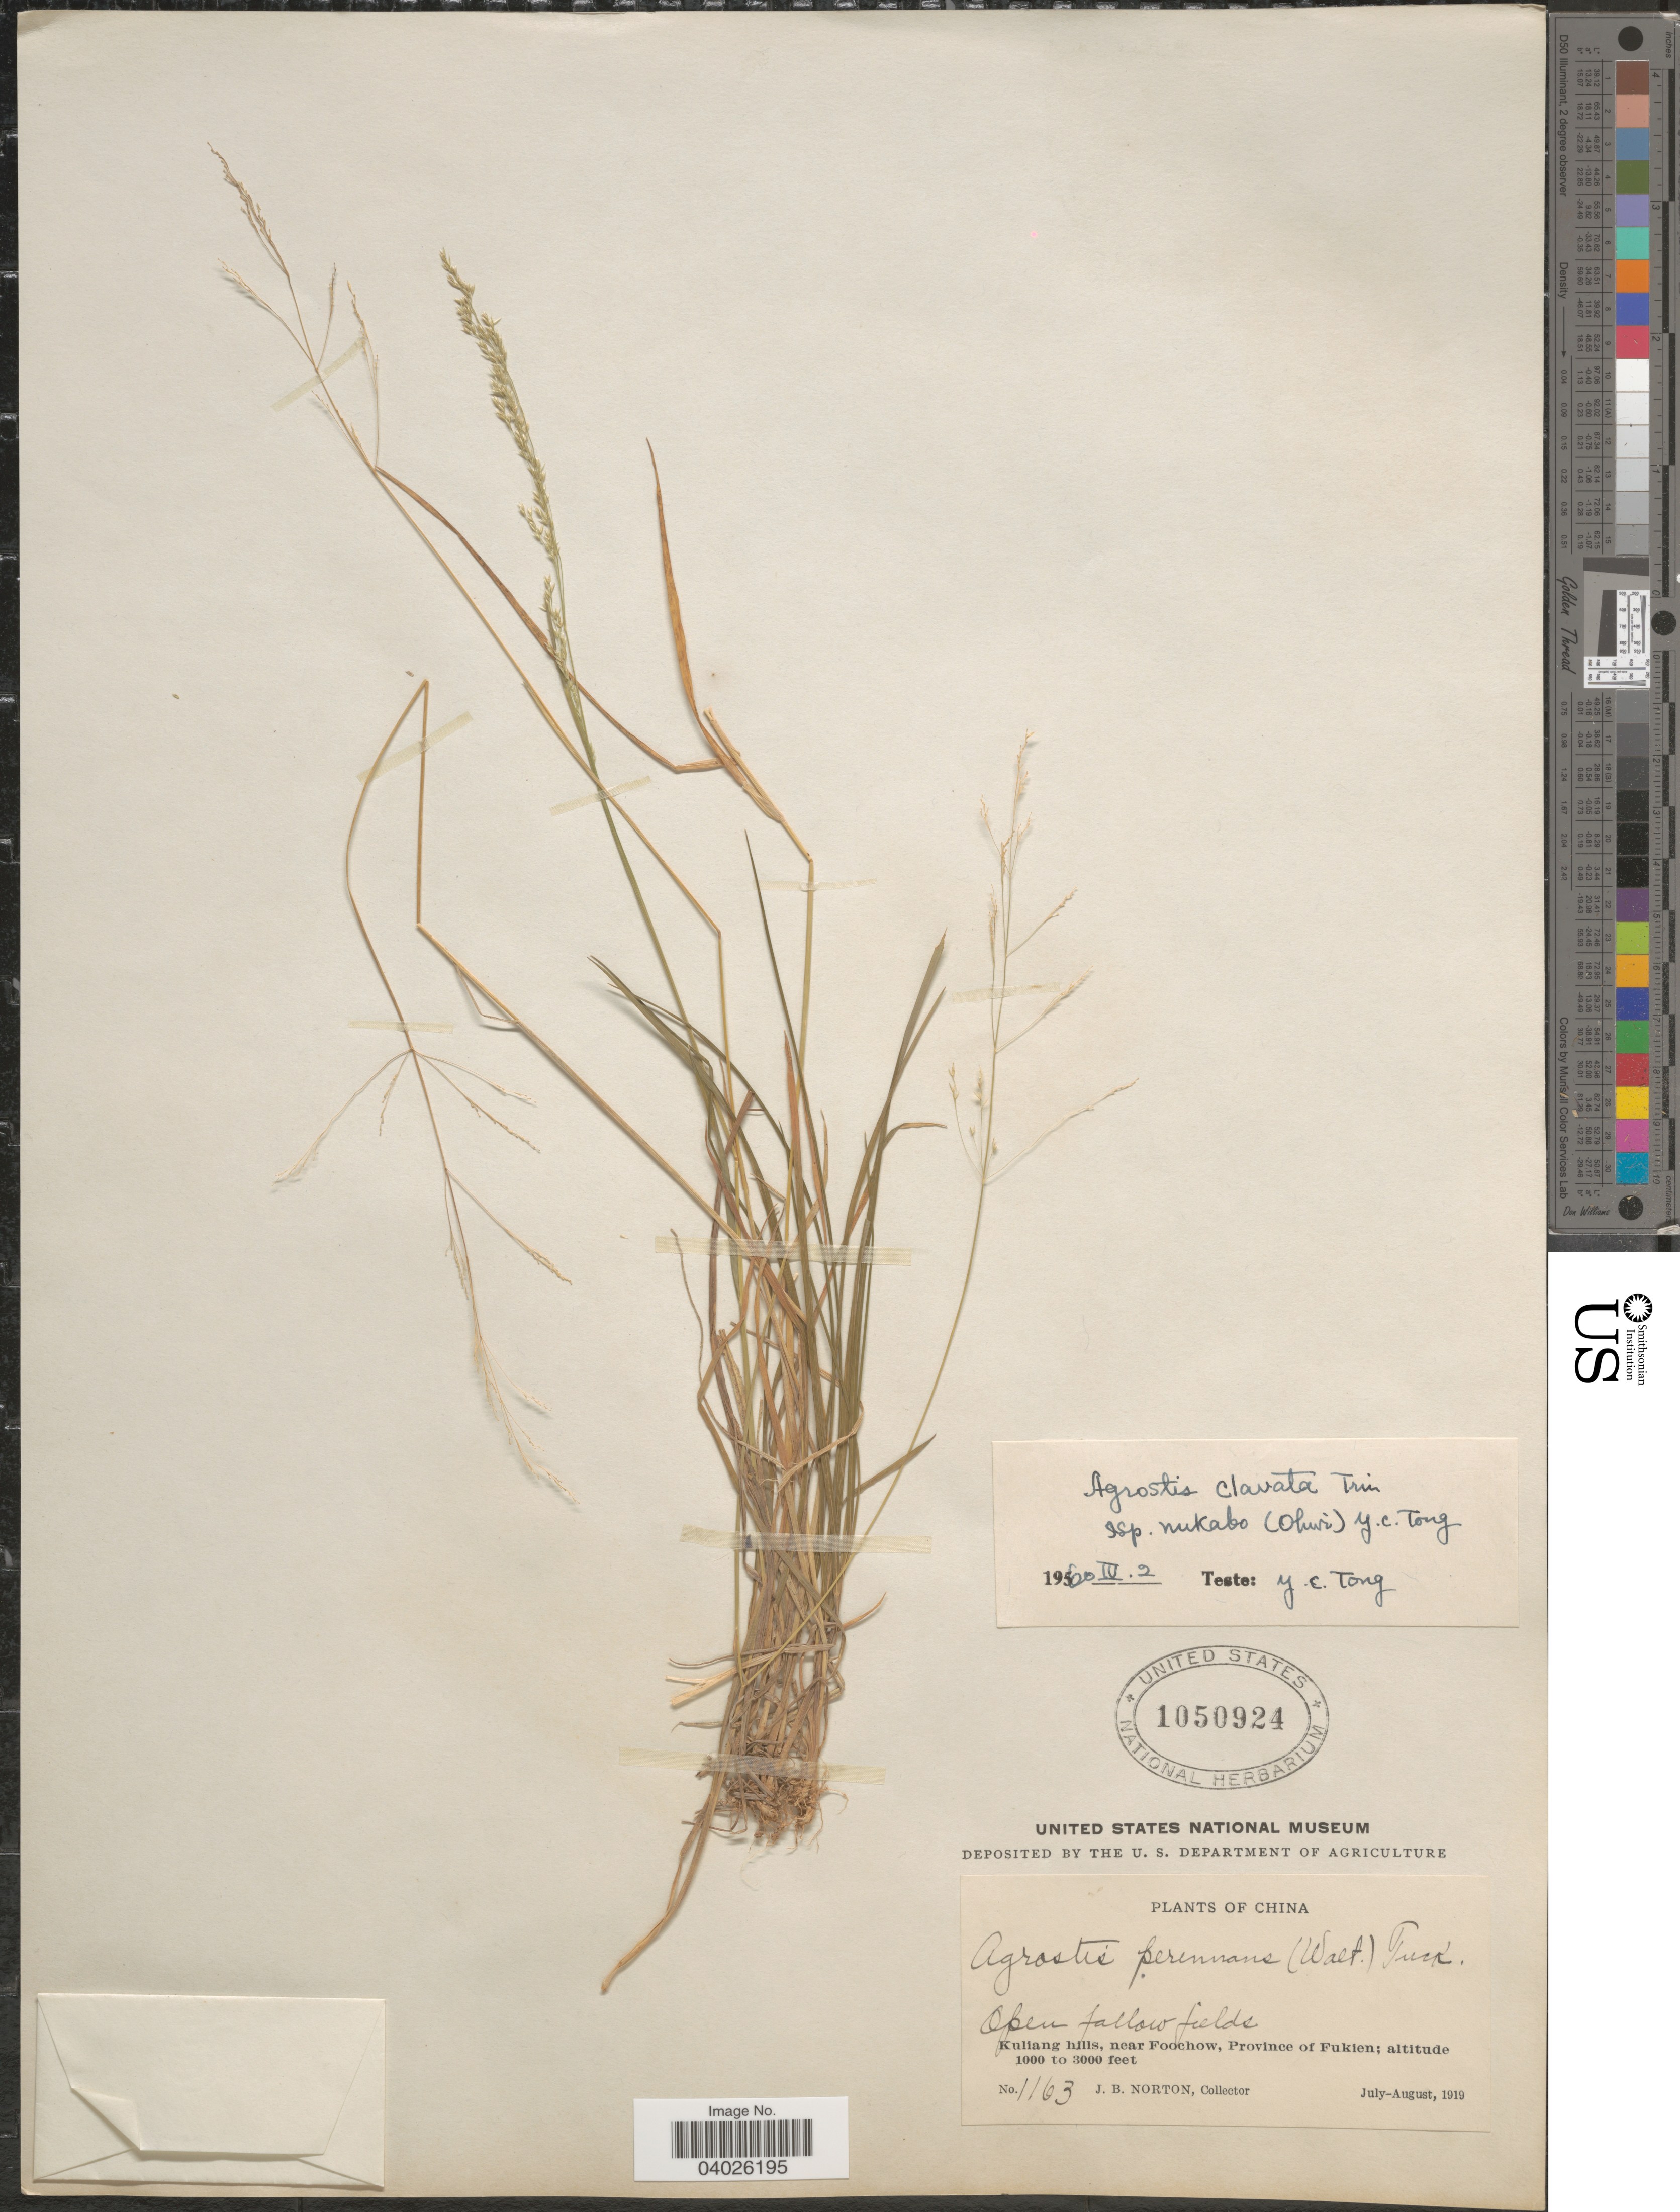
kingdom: Plantae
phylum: Tracheophyta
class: Liliopsida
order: Poales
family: Poaceae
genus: Agrostis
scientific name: Agrostis clavata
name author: Trin.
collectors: J. B. Norton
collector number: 1163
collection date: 1919-07/1919-08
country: China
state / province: Fujian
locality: Kuliang hills, near Foochow, Province of Fukien.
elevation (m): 305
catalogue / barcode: US 1050924